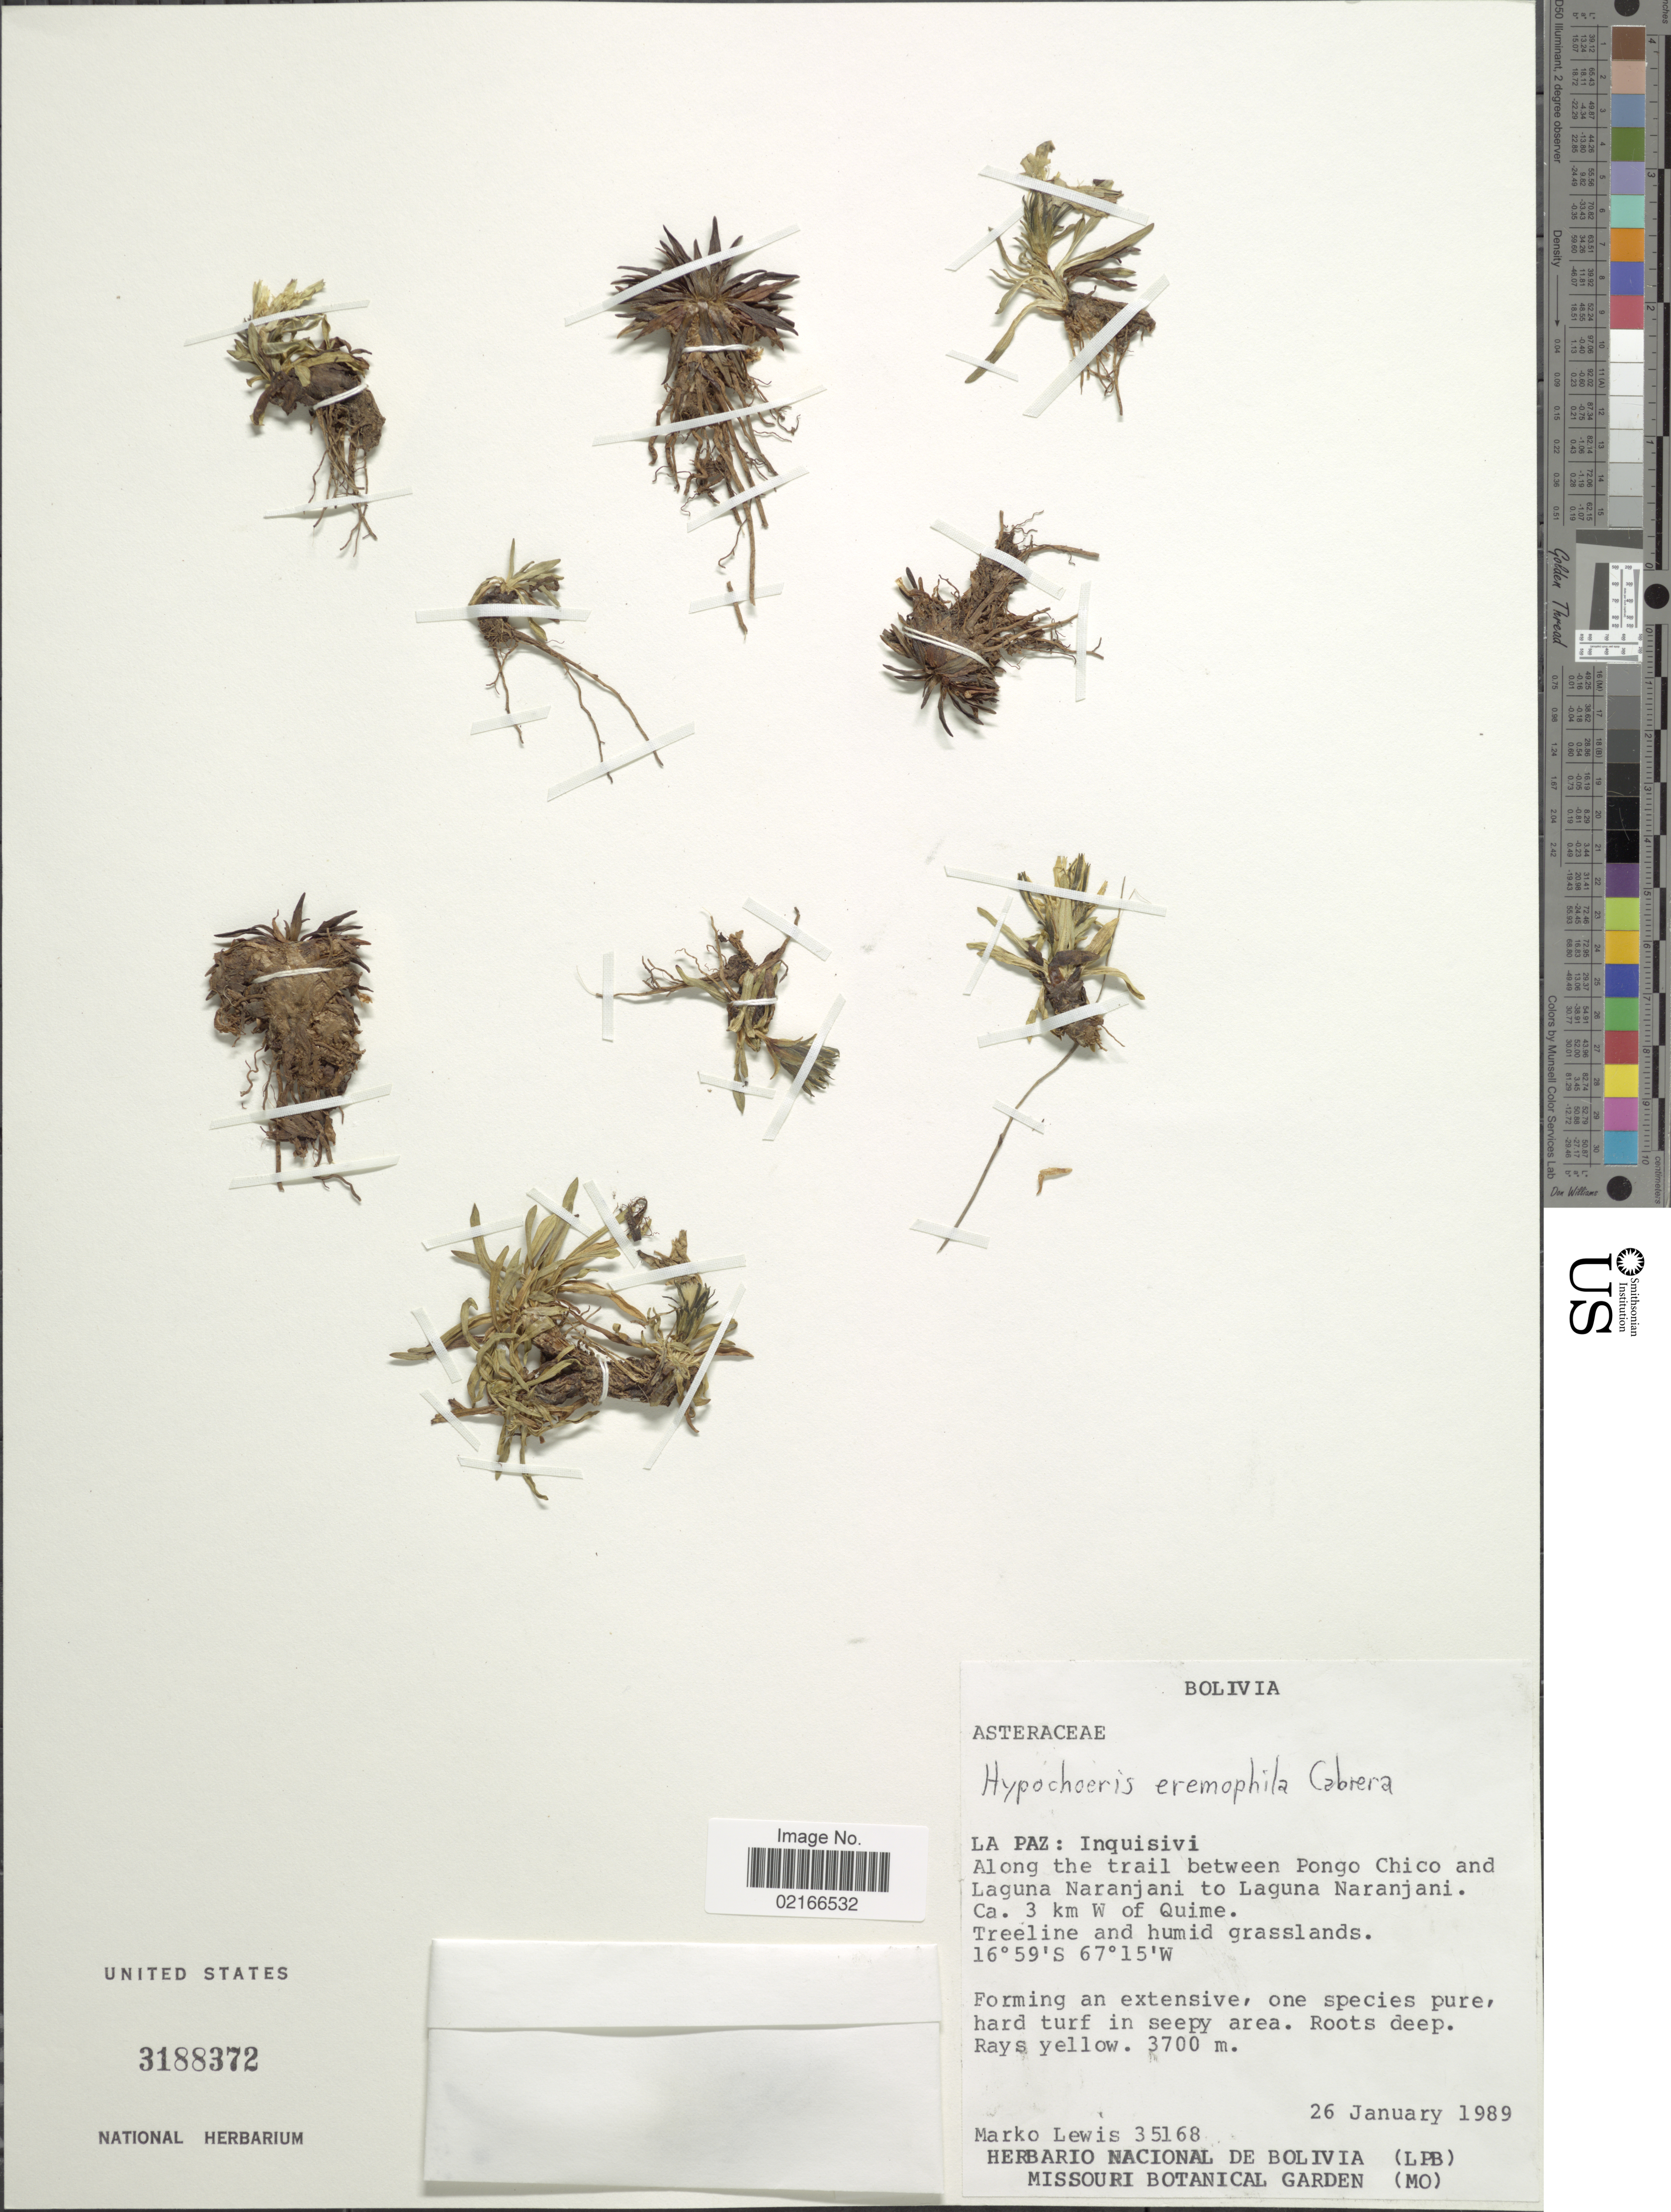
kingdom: Plantae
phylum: Tracheophyta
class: Magnoliopsida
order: Asterales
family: Asteraceae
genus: Hypochaeris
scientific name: Hypochaeris eremophila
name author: Cabrera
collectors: M. A. Lewis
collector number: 35168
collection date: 1989-01-26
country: Bolivia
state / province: La Paz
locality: Inquisivi. Along the trail between Pongo Chico and Laguna Naranjani to Laguna Naranjani. Ca. 3 km W of Quime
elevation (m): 3700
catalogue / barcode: US 3188372